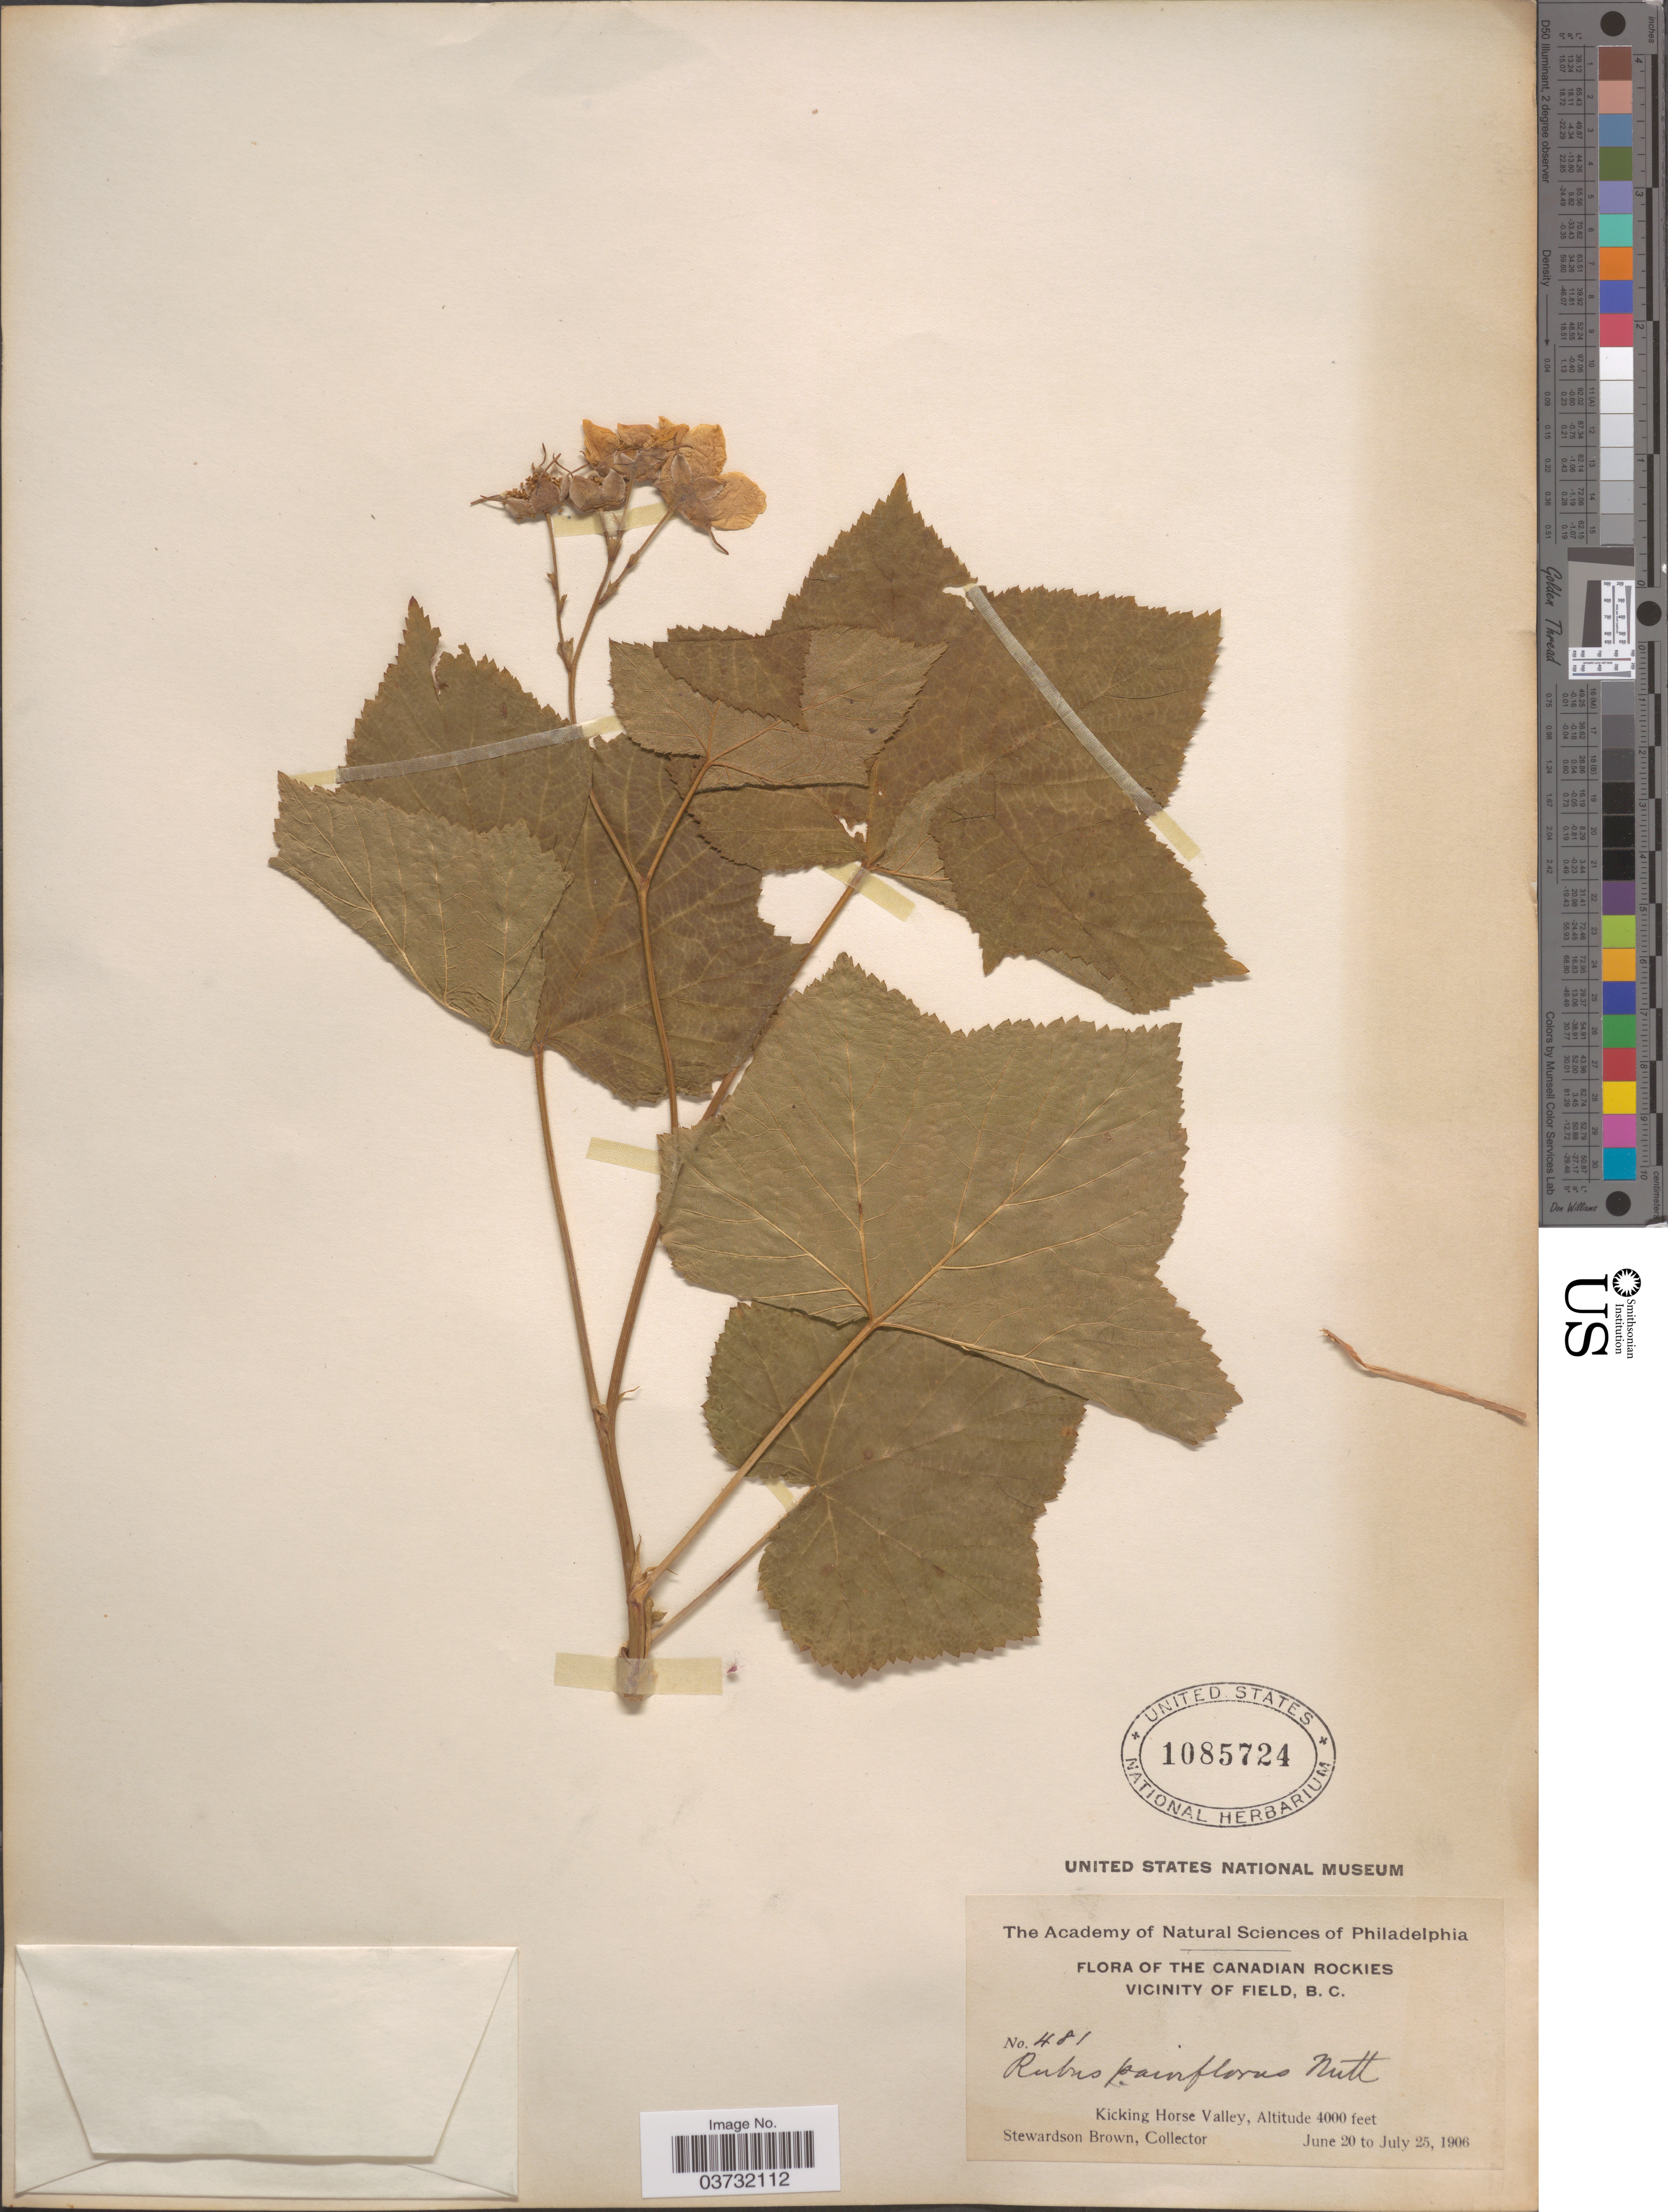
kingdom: Plantae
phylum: Tracheophyta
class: Magnoliopsida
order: Rosales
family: Rosaceae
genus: Rubus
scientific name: Rubus parviflorus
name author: Nutt.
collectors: S. Brown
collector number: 481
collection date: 1906-06-20/1906-07-25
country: Canada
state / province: British Columbia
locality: The Canadian Rockies, Vicinity of Field. Kicking Horse Valley.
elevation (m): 1219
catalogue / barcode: US 1085724